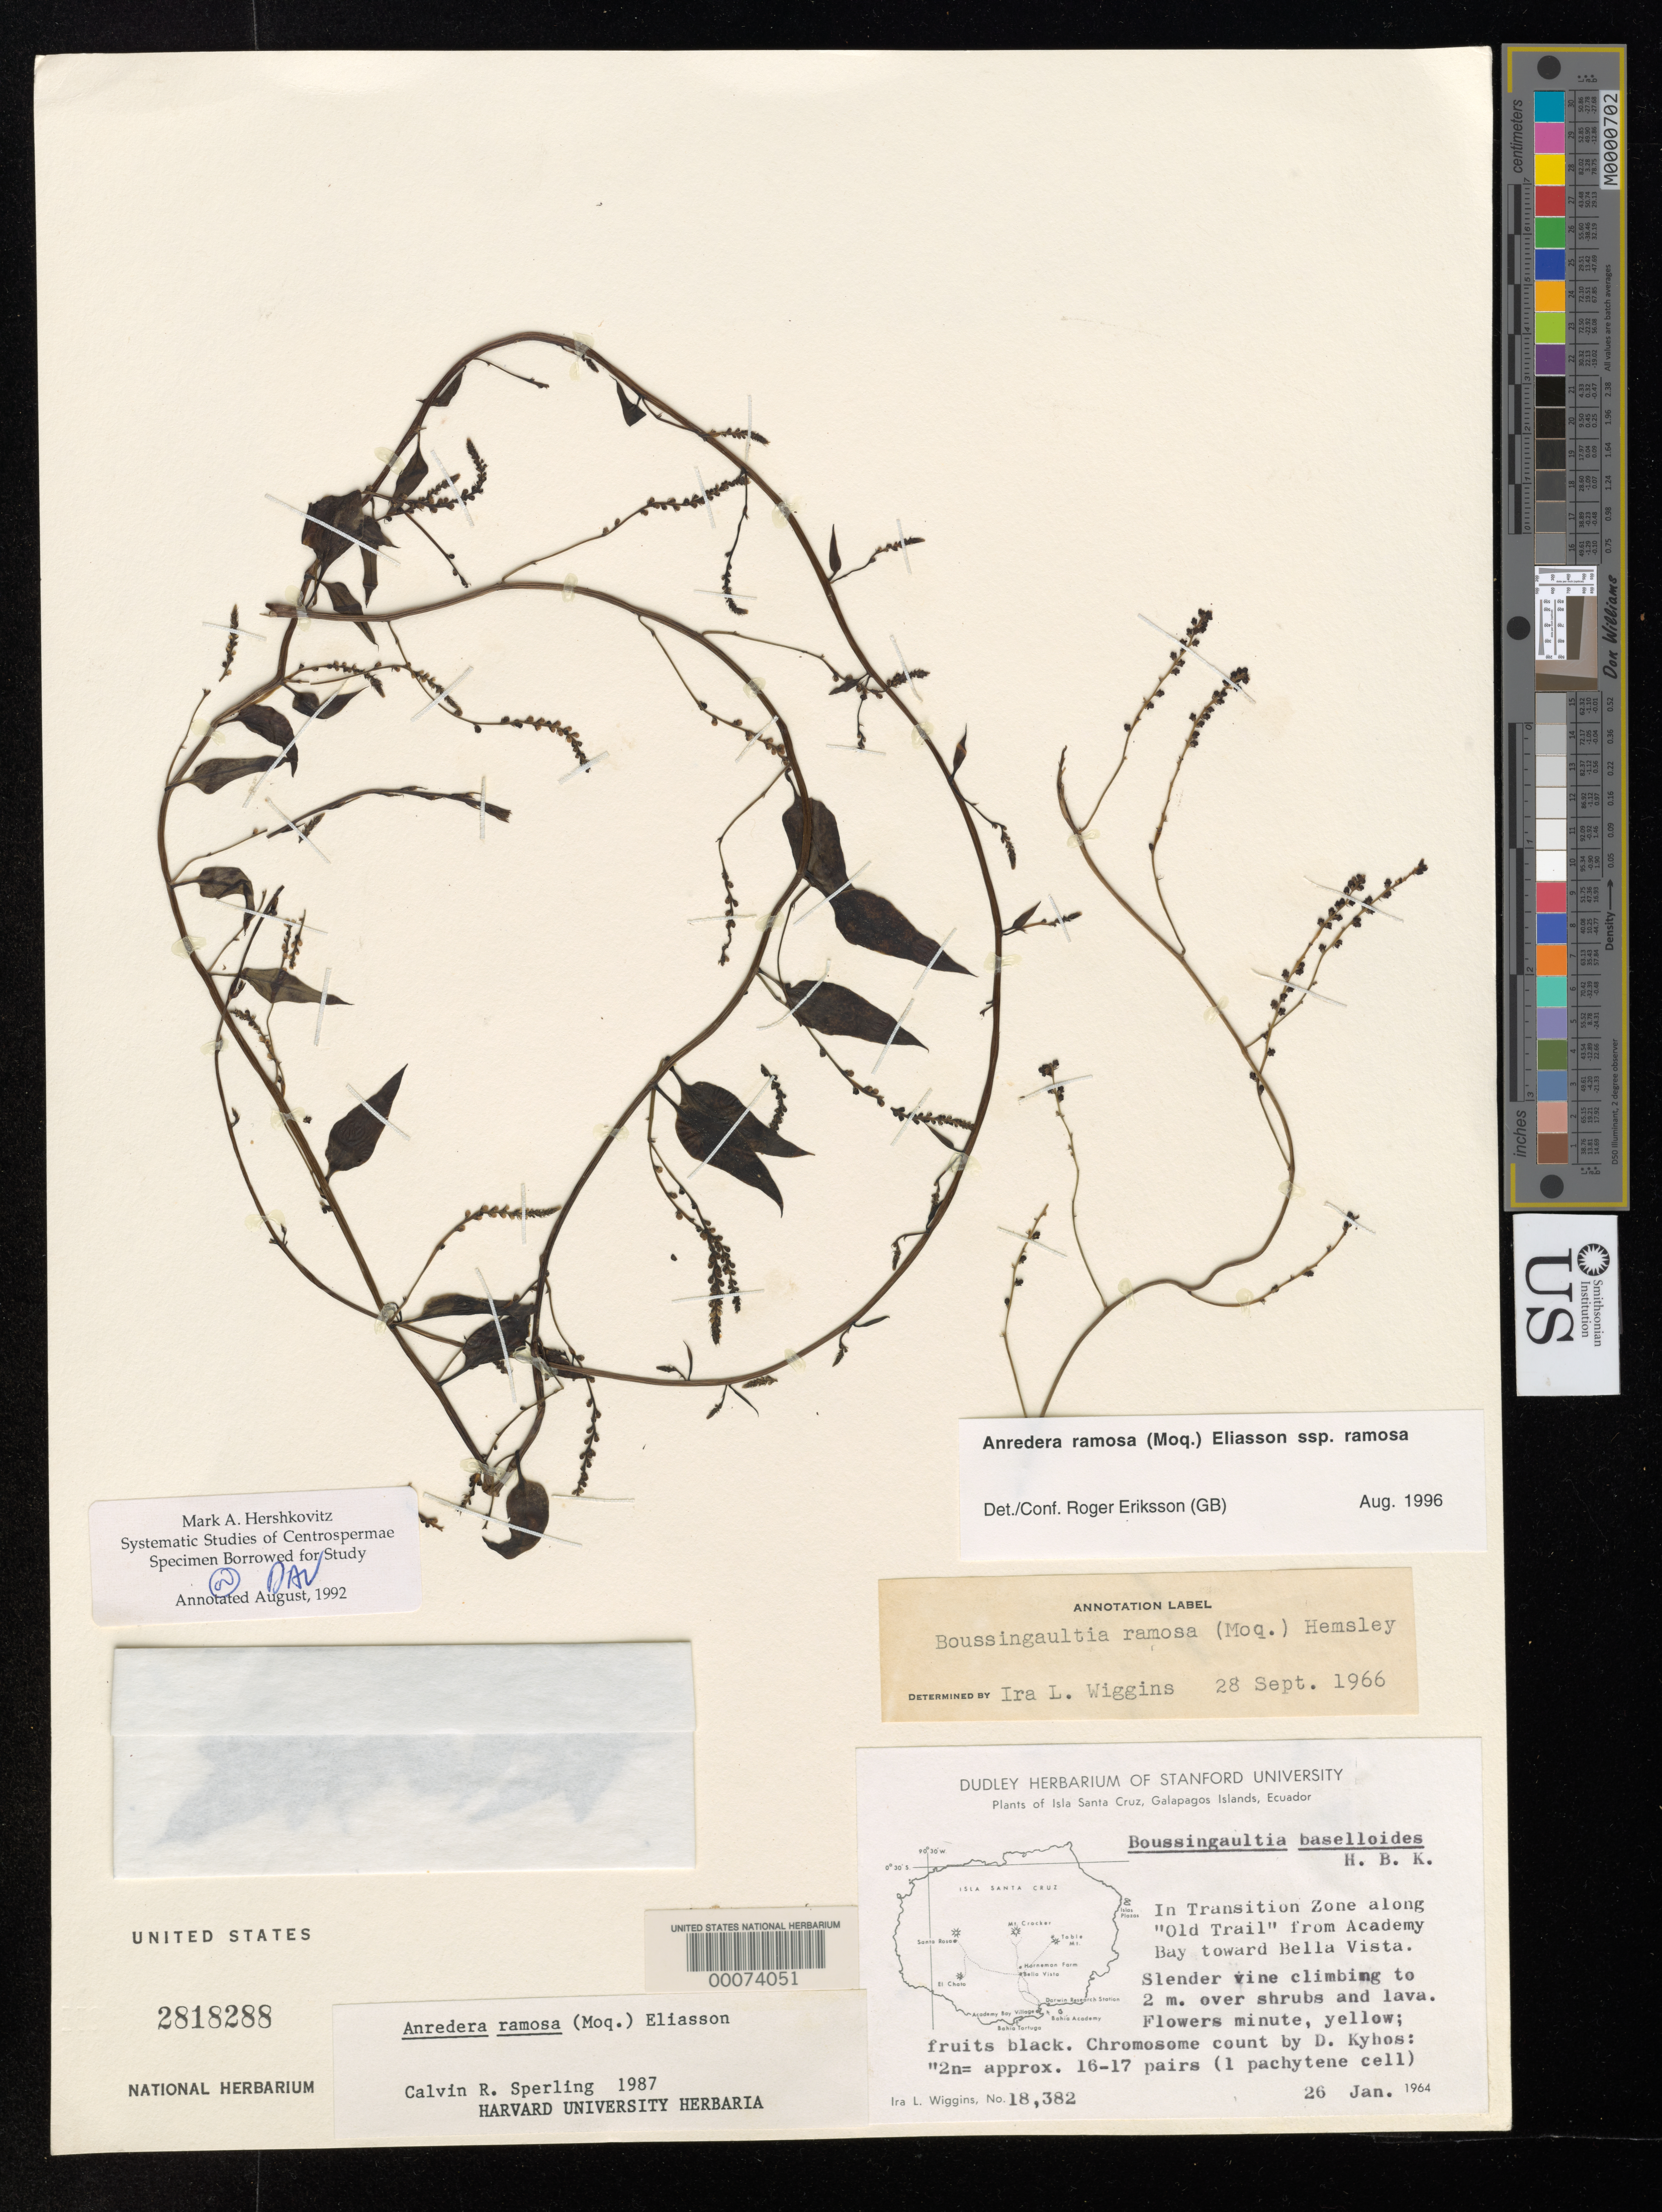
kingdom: Plantae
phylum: Tracheophyta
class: Magnoliopsida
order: Caryophyllales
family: Basellaceae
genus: Anredera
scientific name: Anredera ramosa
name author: (Moq.) Eliasson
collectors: I. L. Wiggins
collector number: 18382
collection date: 1964-01-26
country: Ecuador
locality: Isla Santa Cruz, Galapagos Islands. In Transition Zone along "Old Trail" from Academy Bay toward Bella Vista.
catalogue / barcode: US 2818288